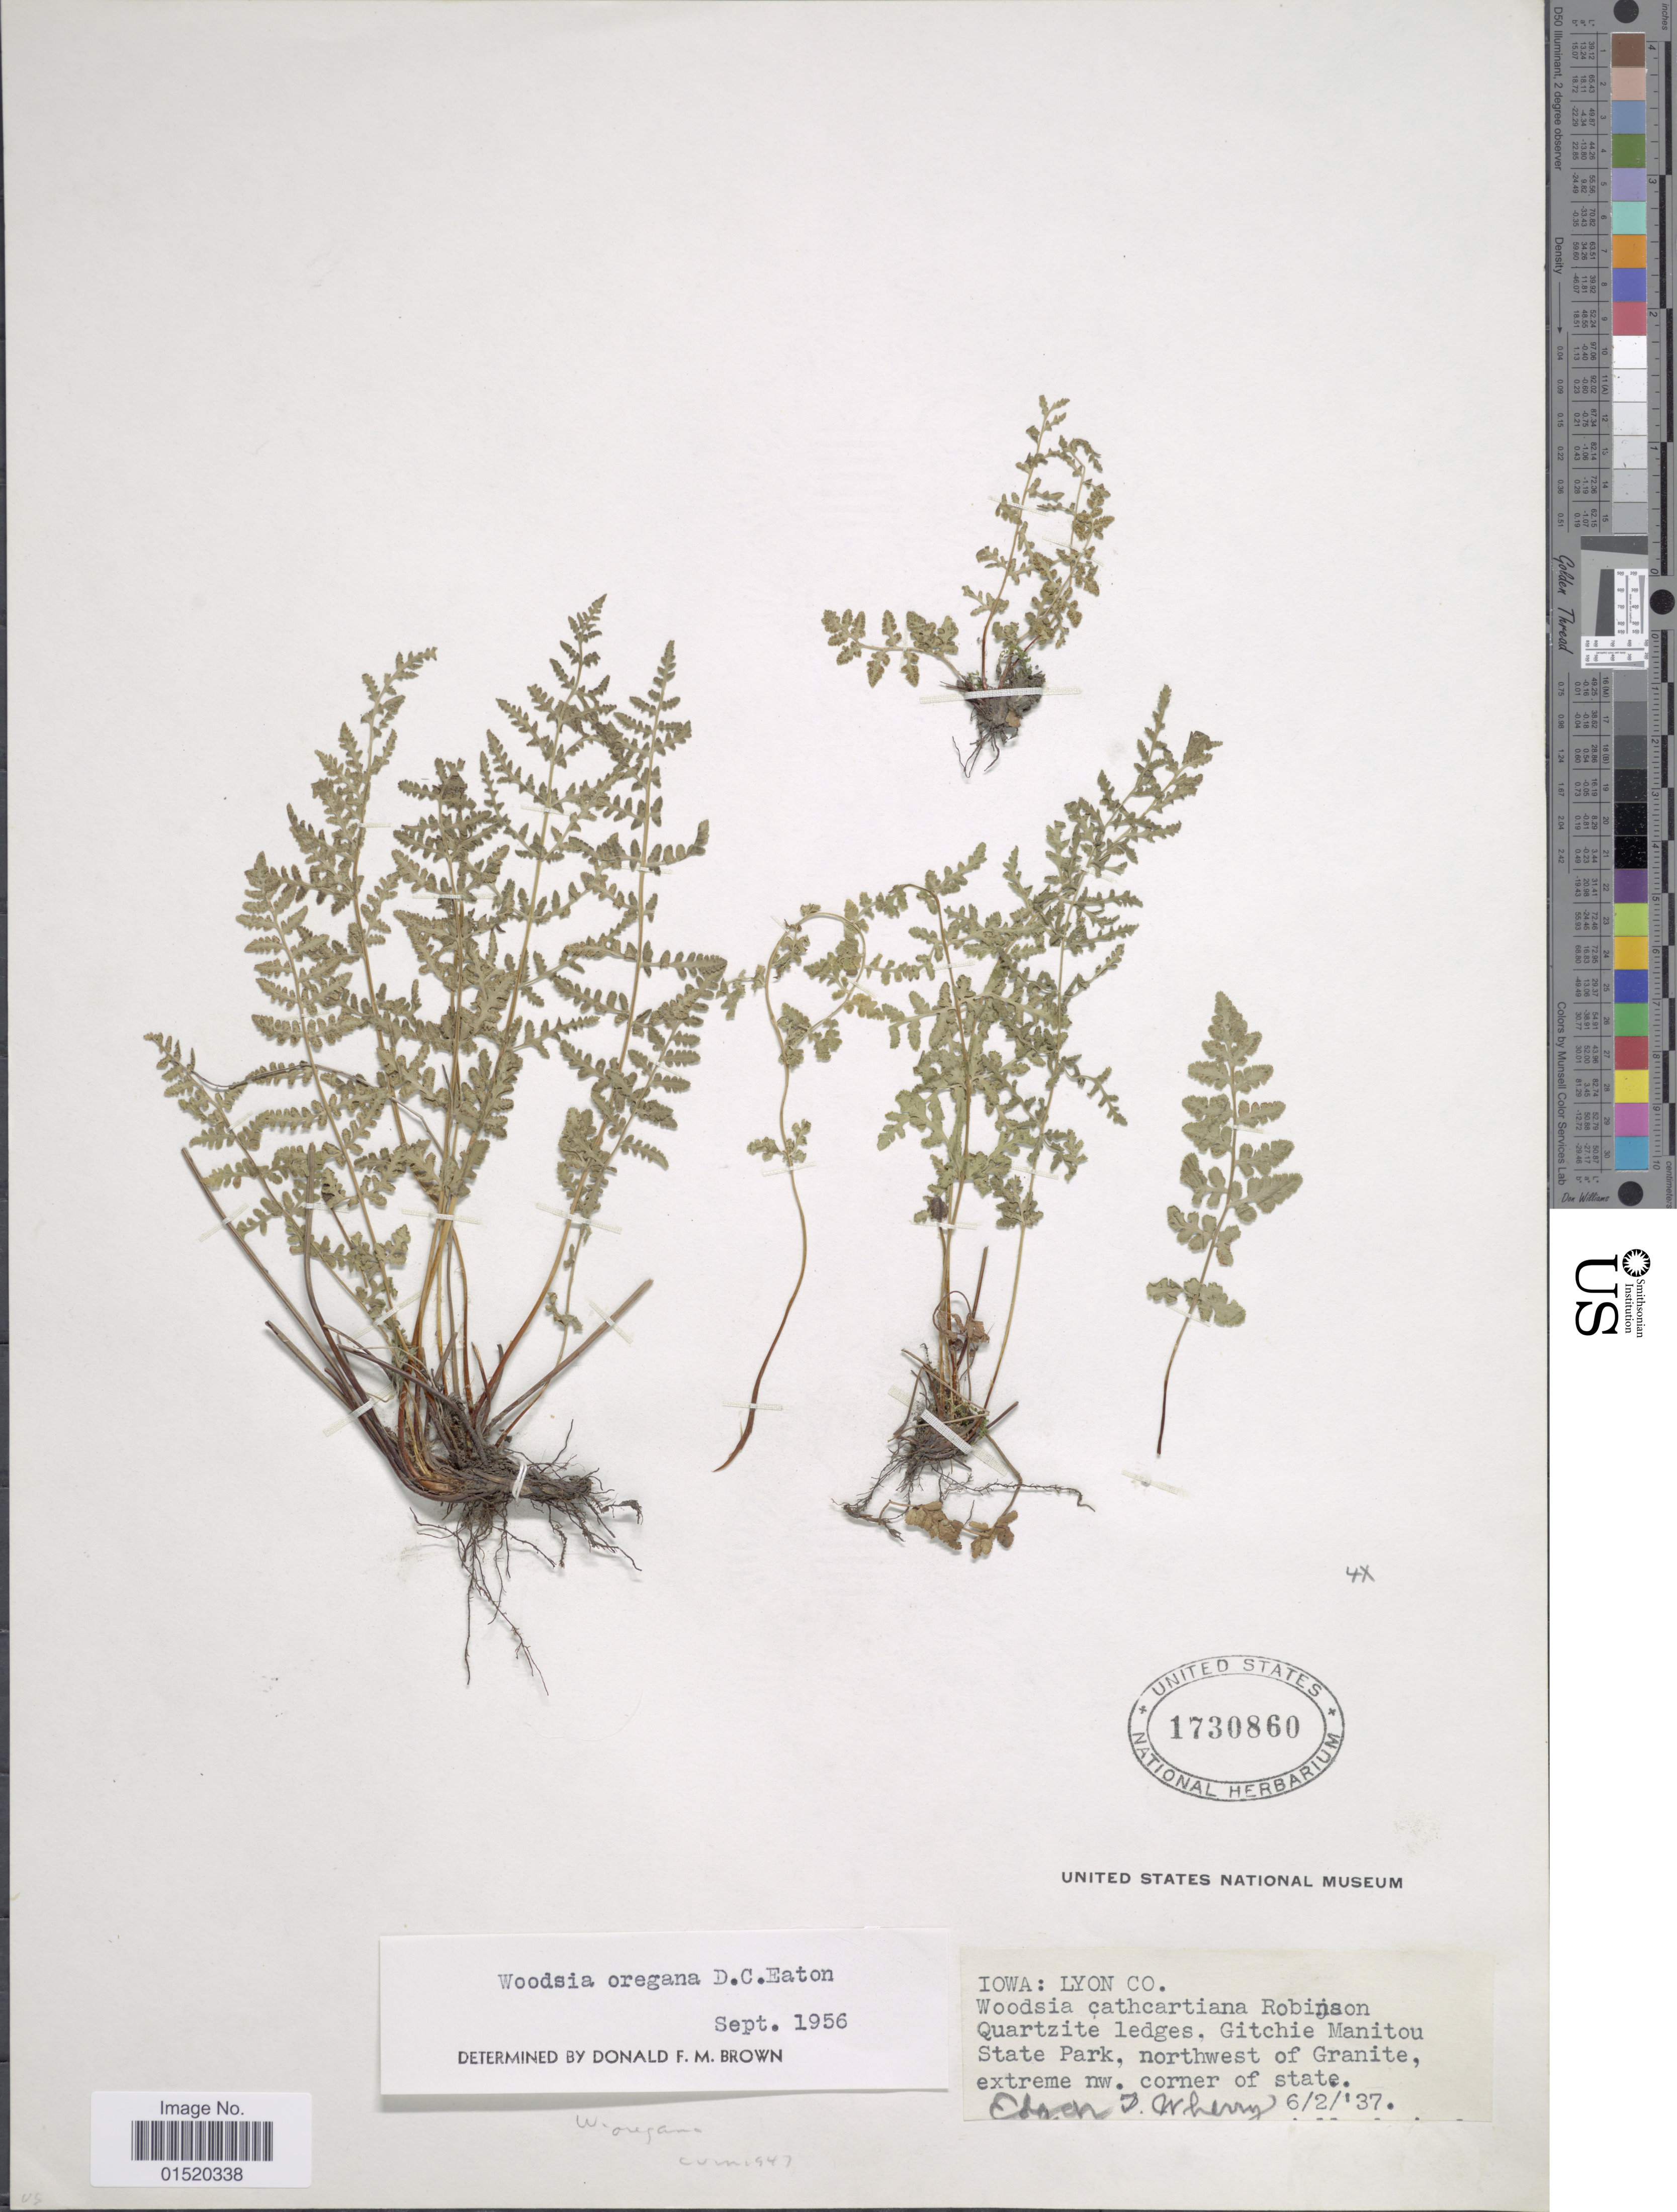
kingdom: Plantae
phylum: Tracheophyta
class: Polypodiopsida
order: Polypodiales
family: Woodsiaceae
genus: Woodsia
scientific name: Woodsia oregana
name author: D.C. Eaton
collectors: E. T. Wherry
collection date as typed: Transcribed d/m/y: 2/6/37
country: United States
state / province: Iowa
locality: Lyon Co. Woodsia catcartiana Robinson Quartzite ledges, Gotchie Manitou State Park, northwest of Granite, extreme nw. corner of state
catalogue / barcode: US 1730860